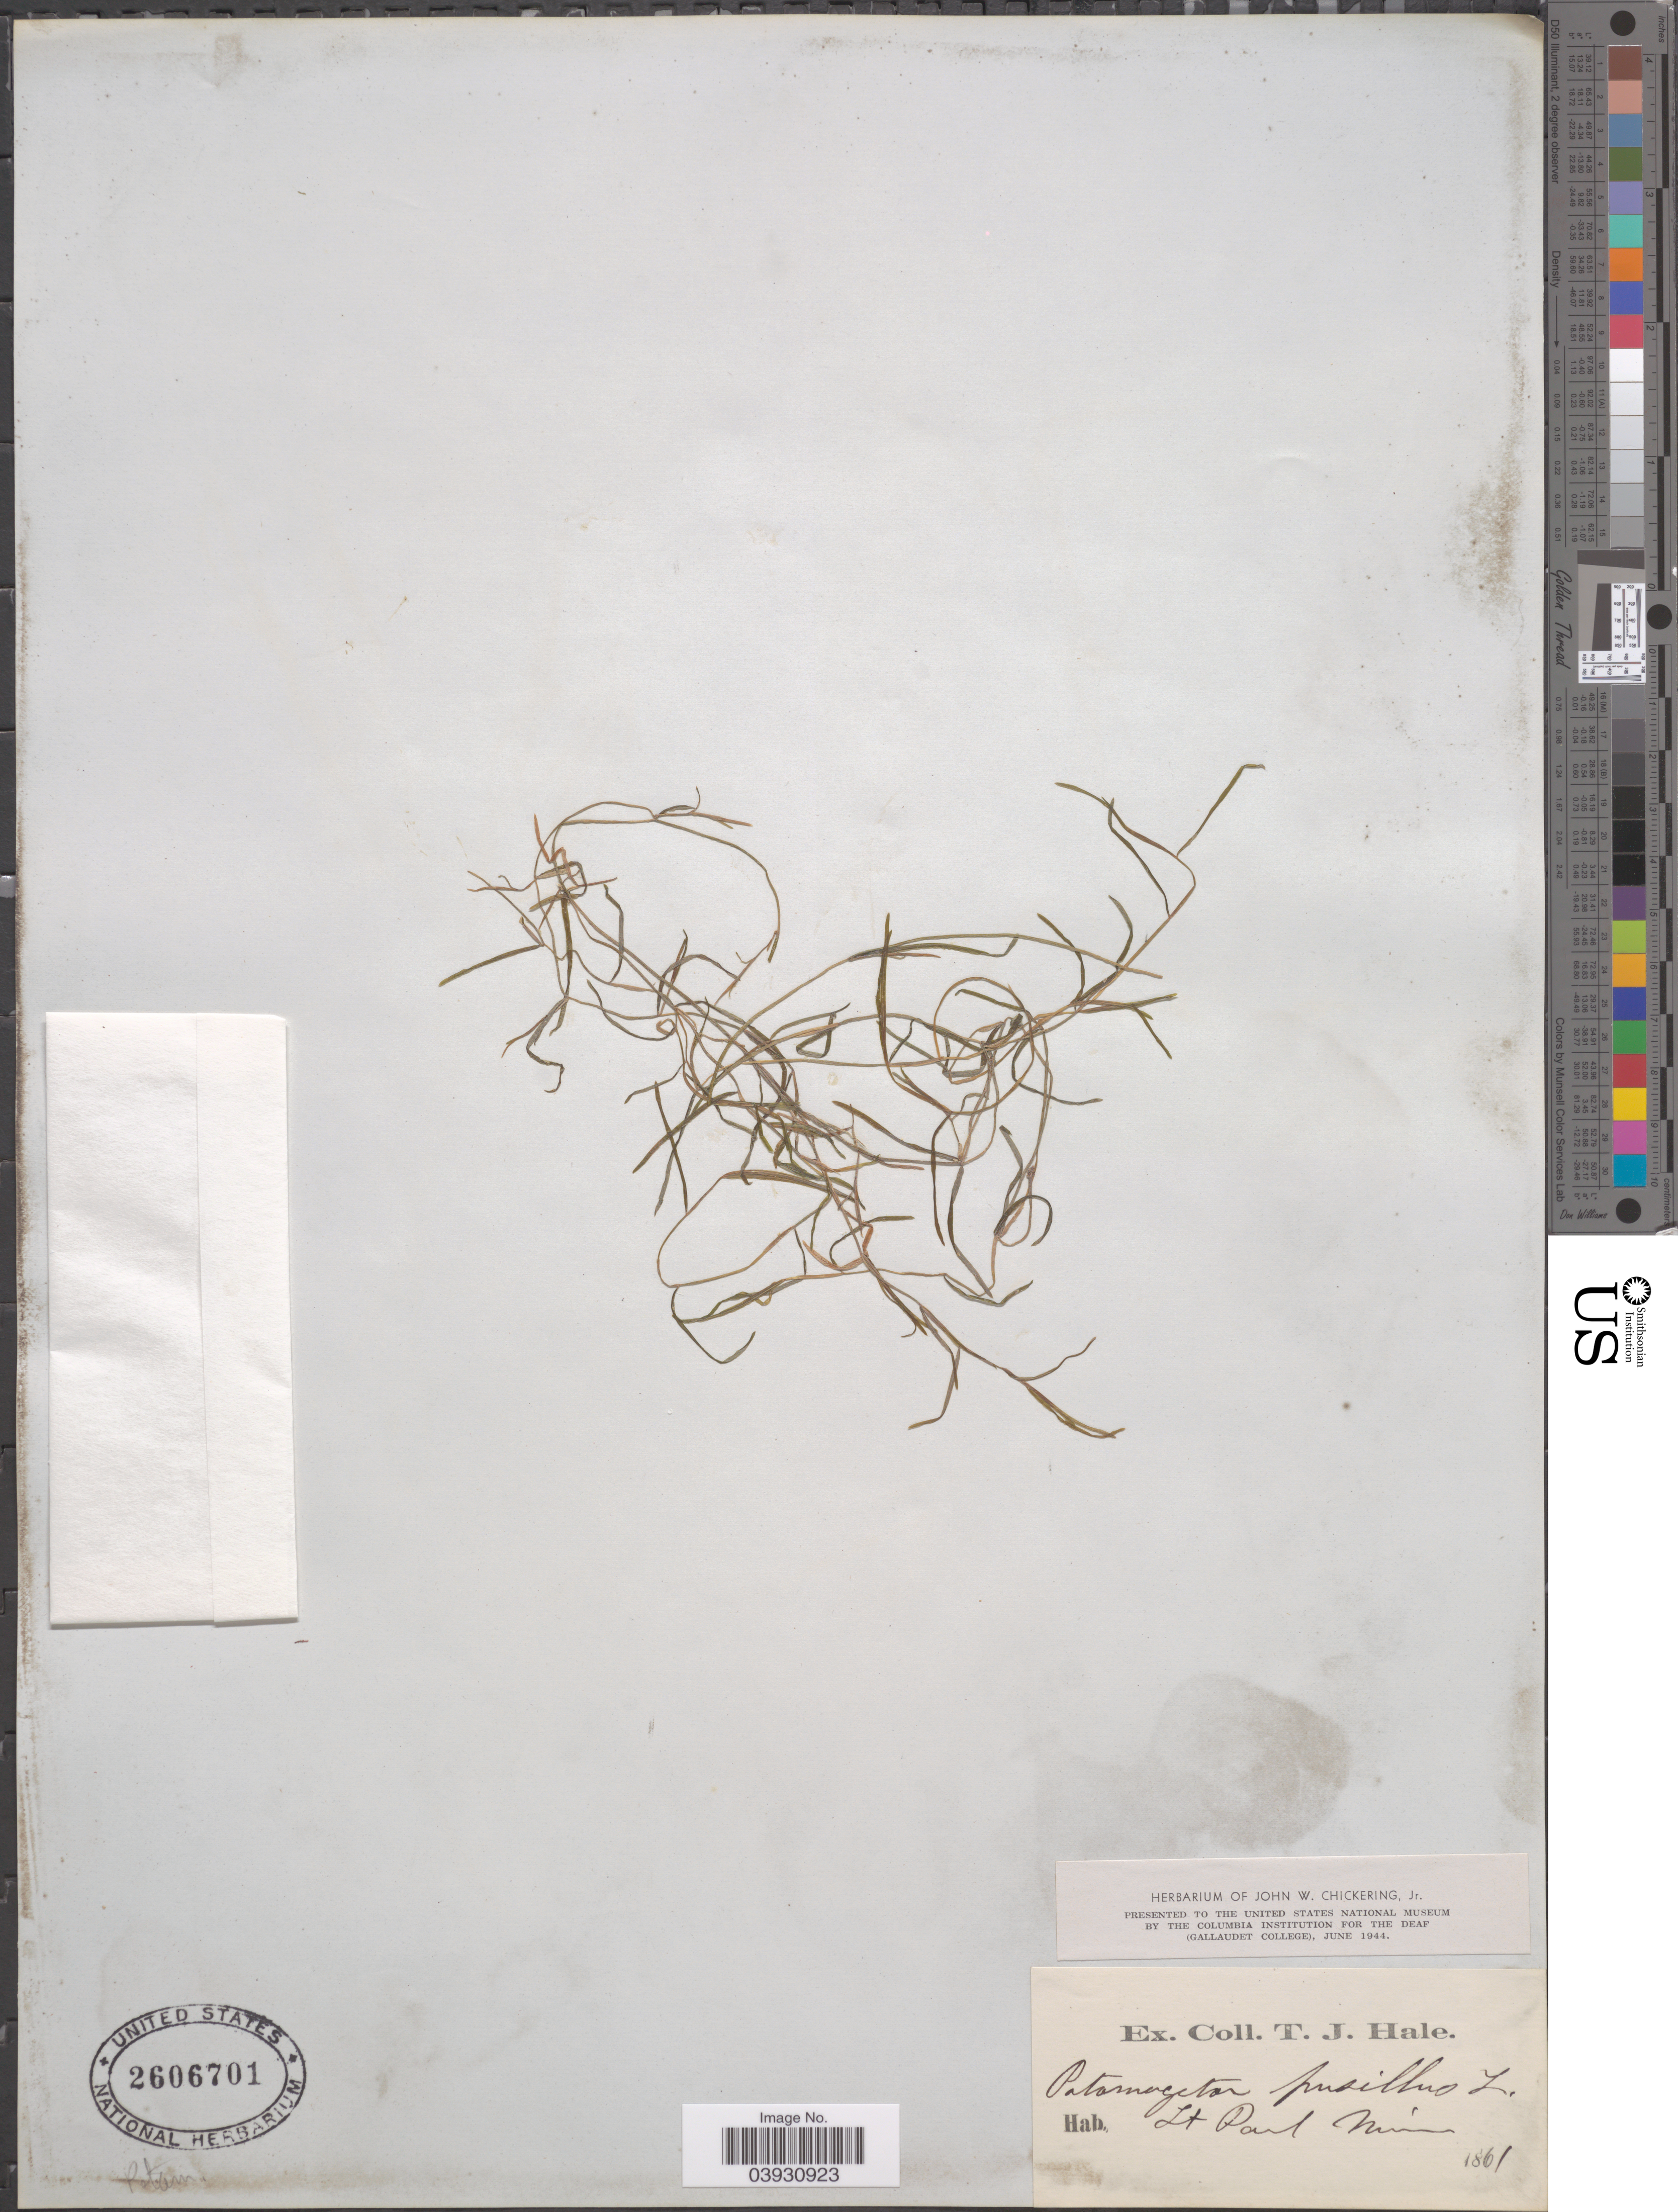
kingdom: Plantae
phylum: Tracheophyta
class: Liliopsida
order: Alismatales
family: Potamogetonaceae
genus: Potamogeton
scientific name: Potamogeton pusillus var. pusillus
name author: L.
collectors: T. Hale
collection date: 1861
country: United States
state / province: Minnesota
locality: St. Paul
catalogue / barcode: US 2606701